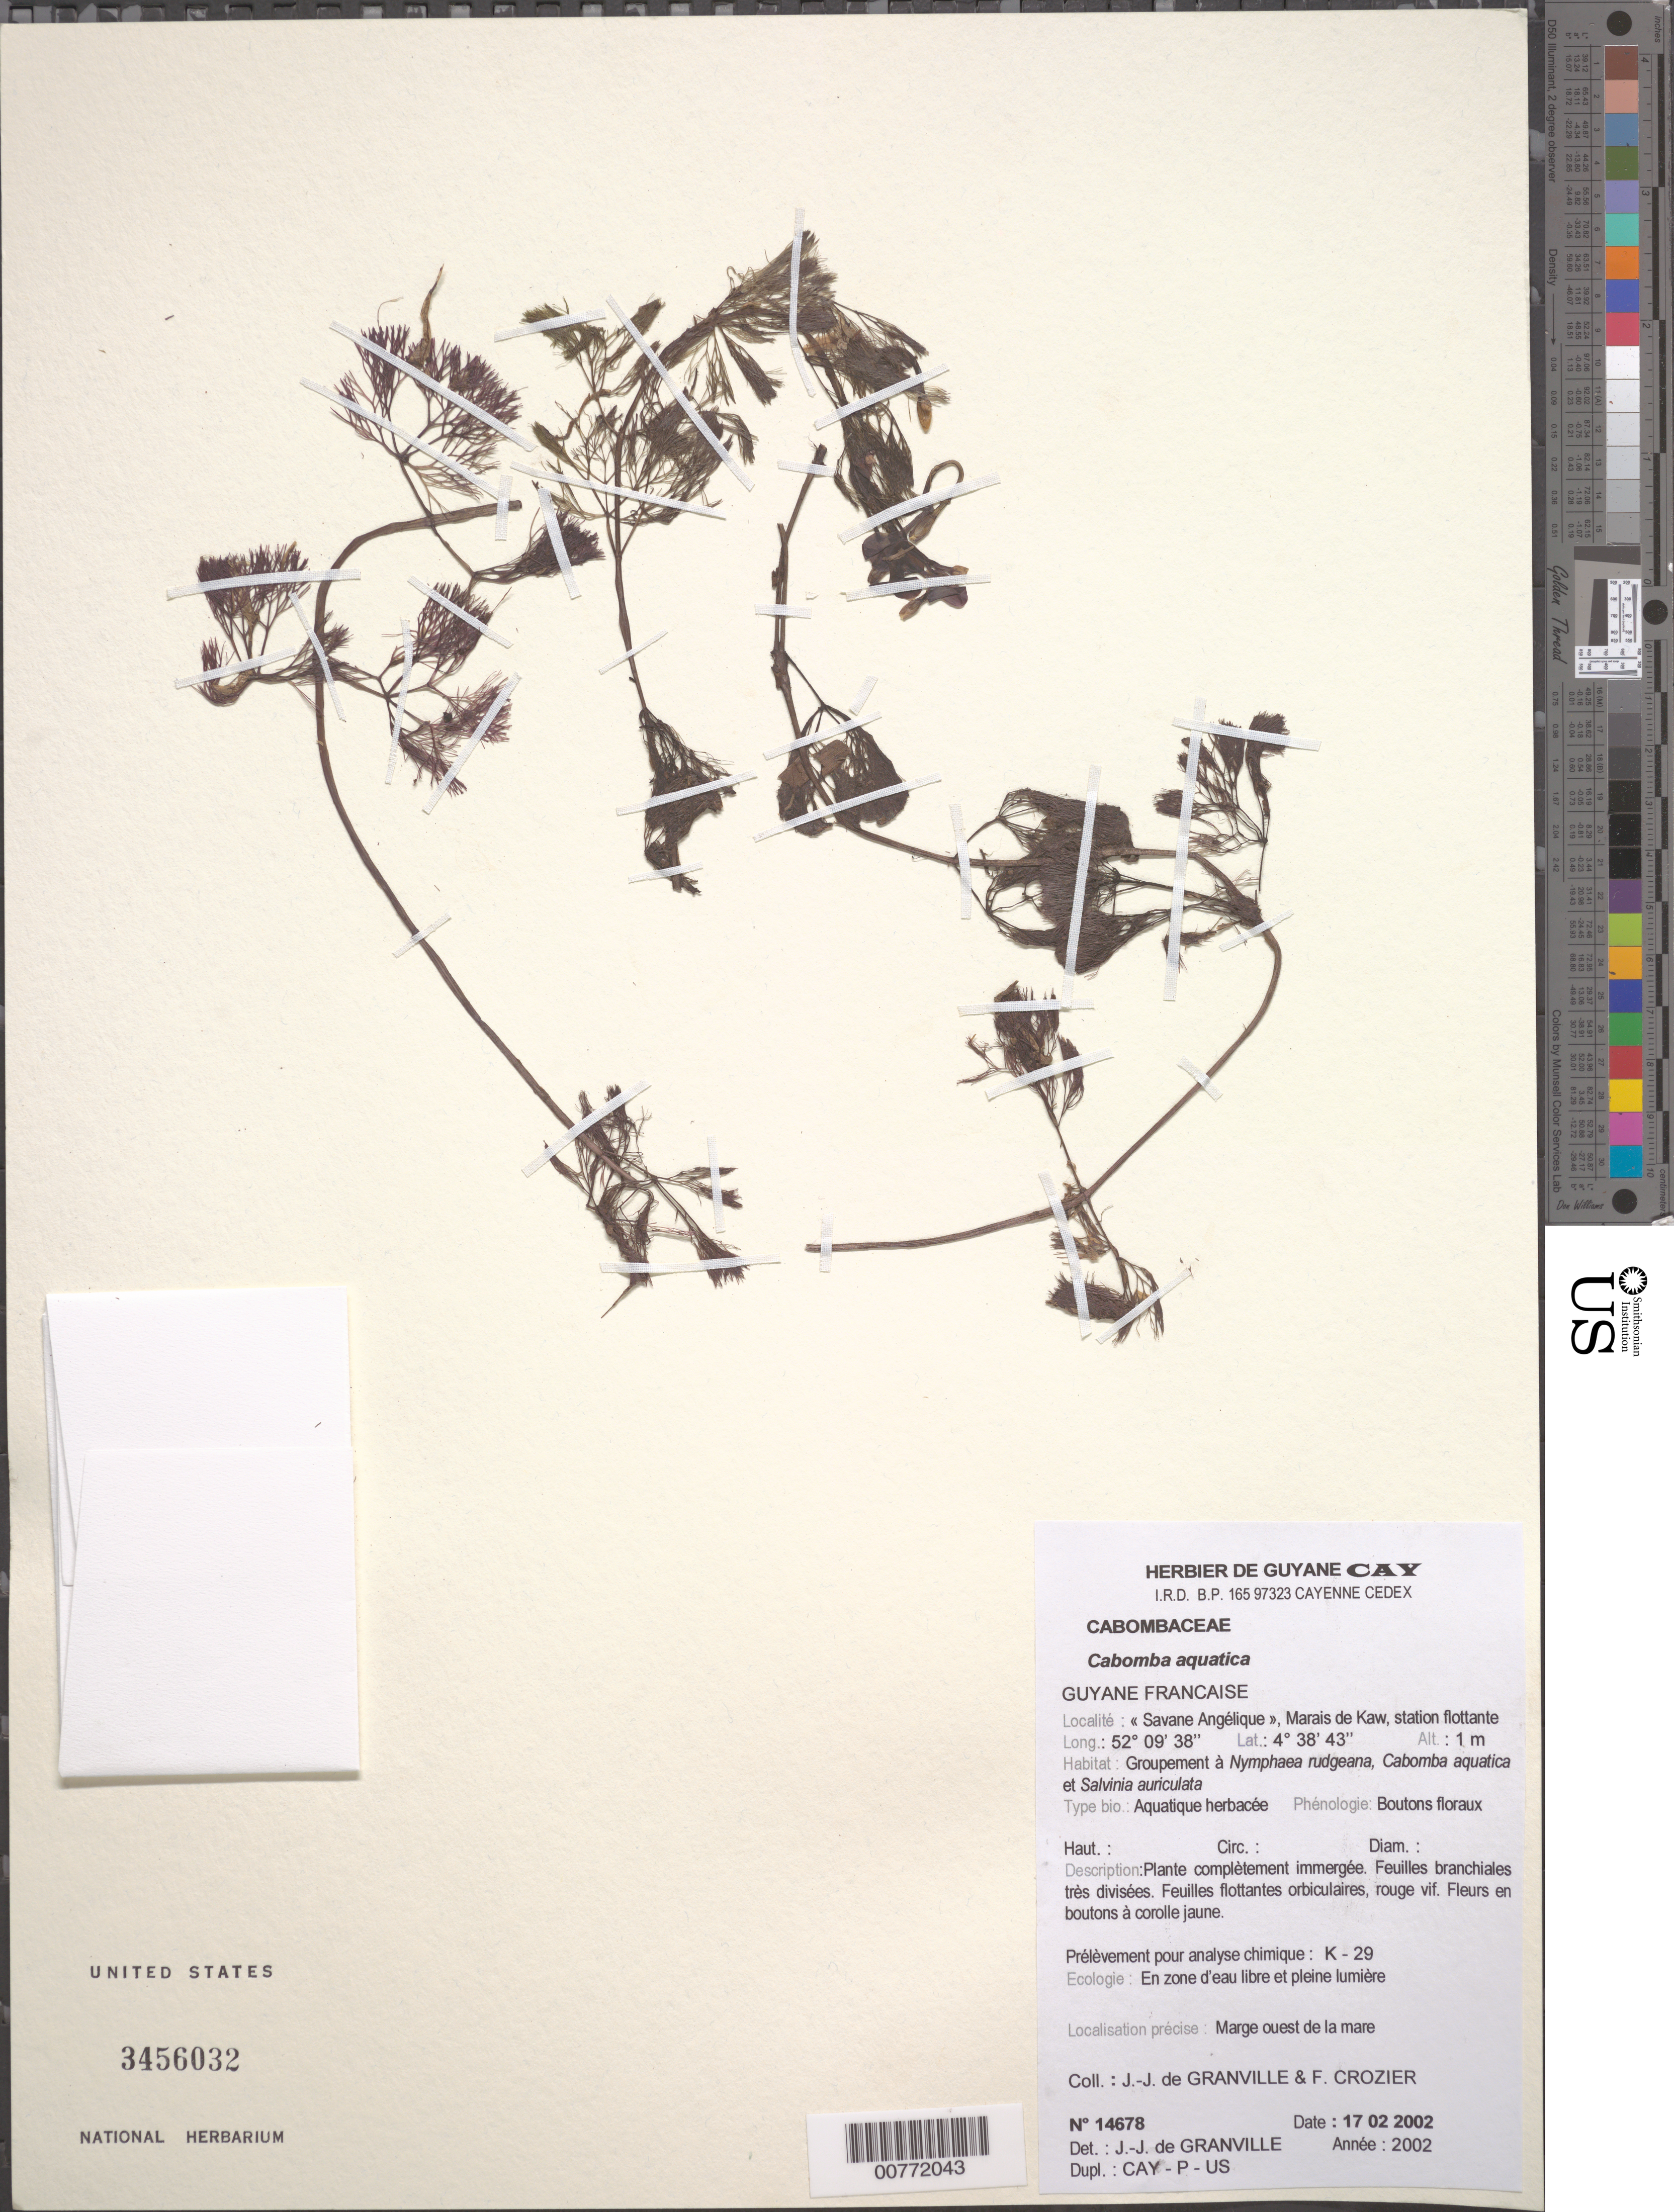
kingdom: Plantae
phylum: Tracheophyta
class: Magnoliopsida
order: Nymphaeales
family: Cabombaceae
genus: Cabomba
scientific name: Cabomba aquatica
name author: Aubl.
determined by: Granville, J. J. de, (CAY), Institut de Recherche pour le Developpement (IRD) (FRENCH GUIANA)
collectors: J.-J. de Granville & F. Crozier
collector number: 14678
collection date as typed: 17-Feb-02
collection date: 2002-02-17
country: French Guiana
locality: Savane Angélique, Marais de Kaw, station flottante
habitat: Zone d'eau libre et pleine lumière; marge ouest de la mare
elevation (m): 1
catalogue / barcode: US 3456032